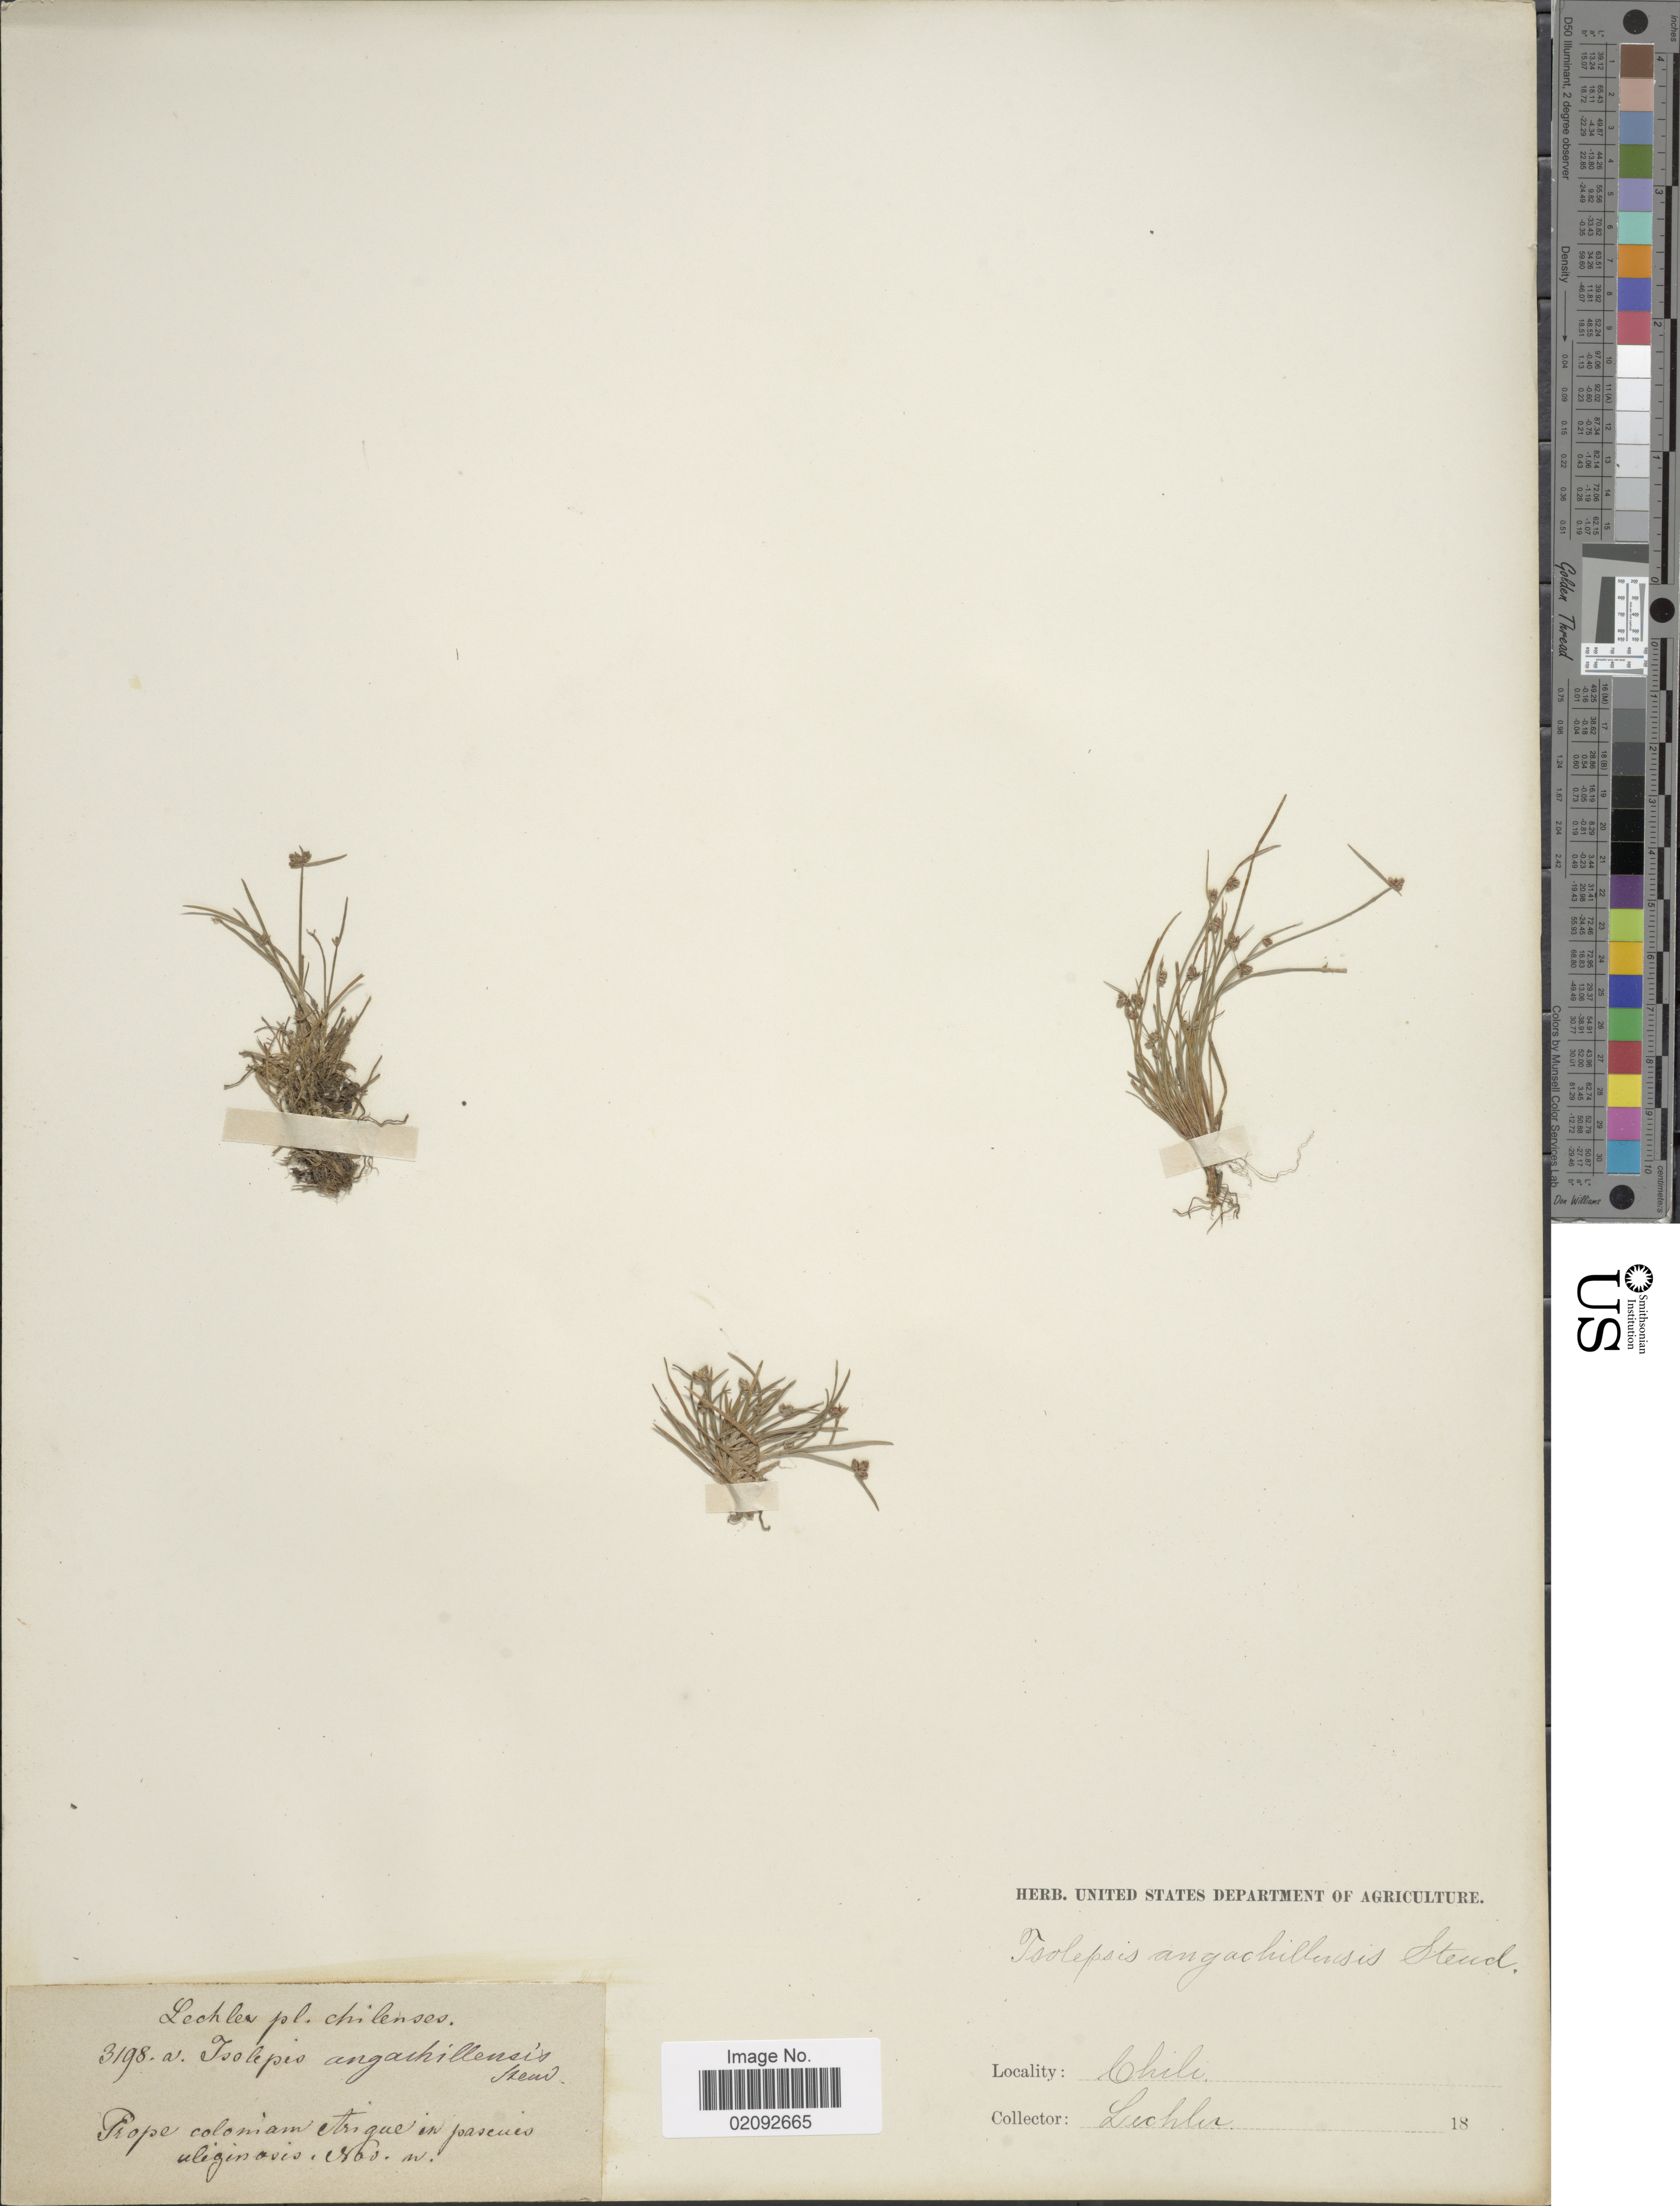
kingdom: Plantae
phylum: Tracheophyta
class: Liliopsida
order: Poales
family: Cyperaceae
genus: Isolepis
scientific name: Isolepis nigricans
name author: Kunth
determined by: Strong, Mark T., (BOT), Smithsonian Institution - National Museum of Natural History (UNITED STATES)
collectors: -. Lechler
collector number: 3198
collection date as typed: Transcribed d/m/y: /11/18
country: Chile